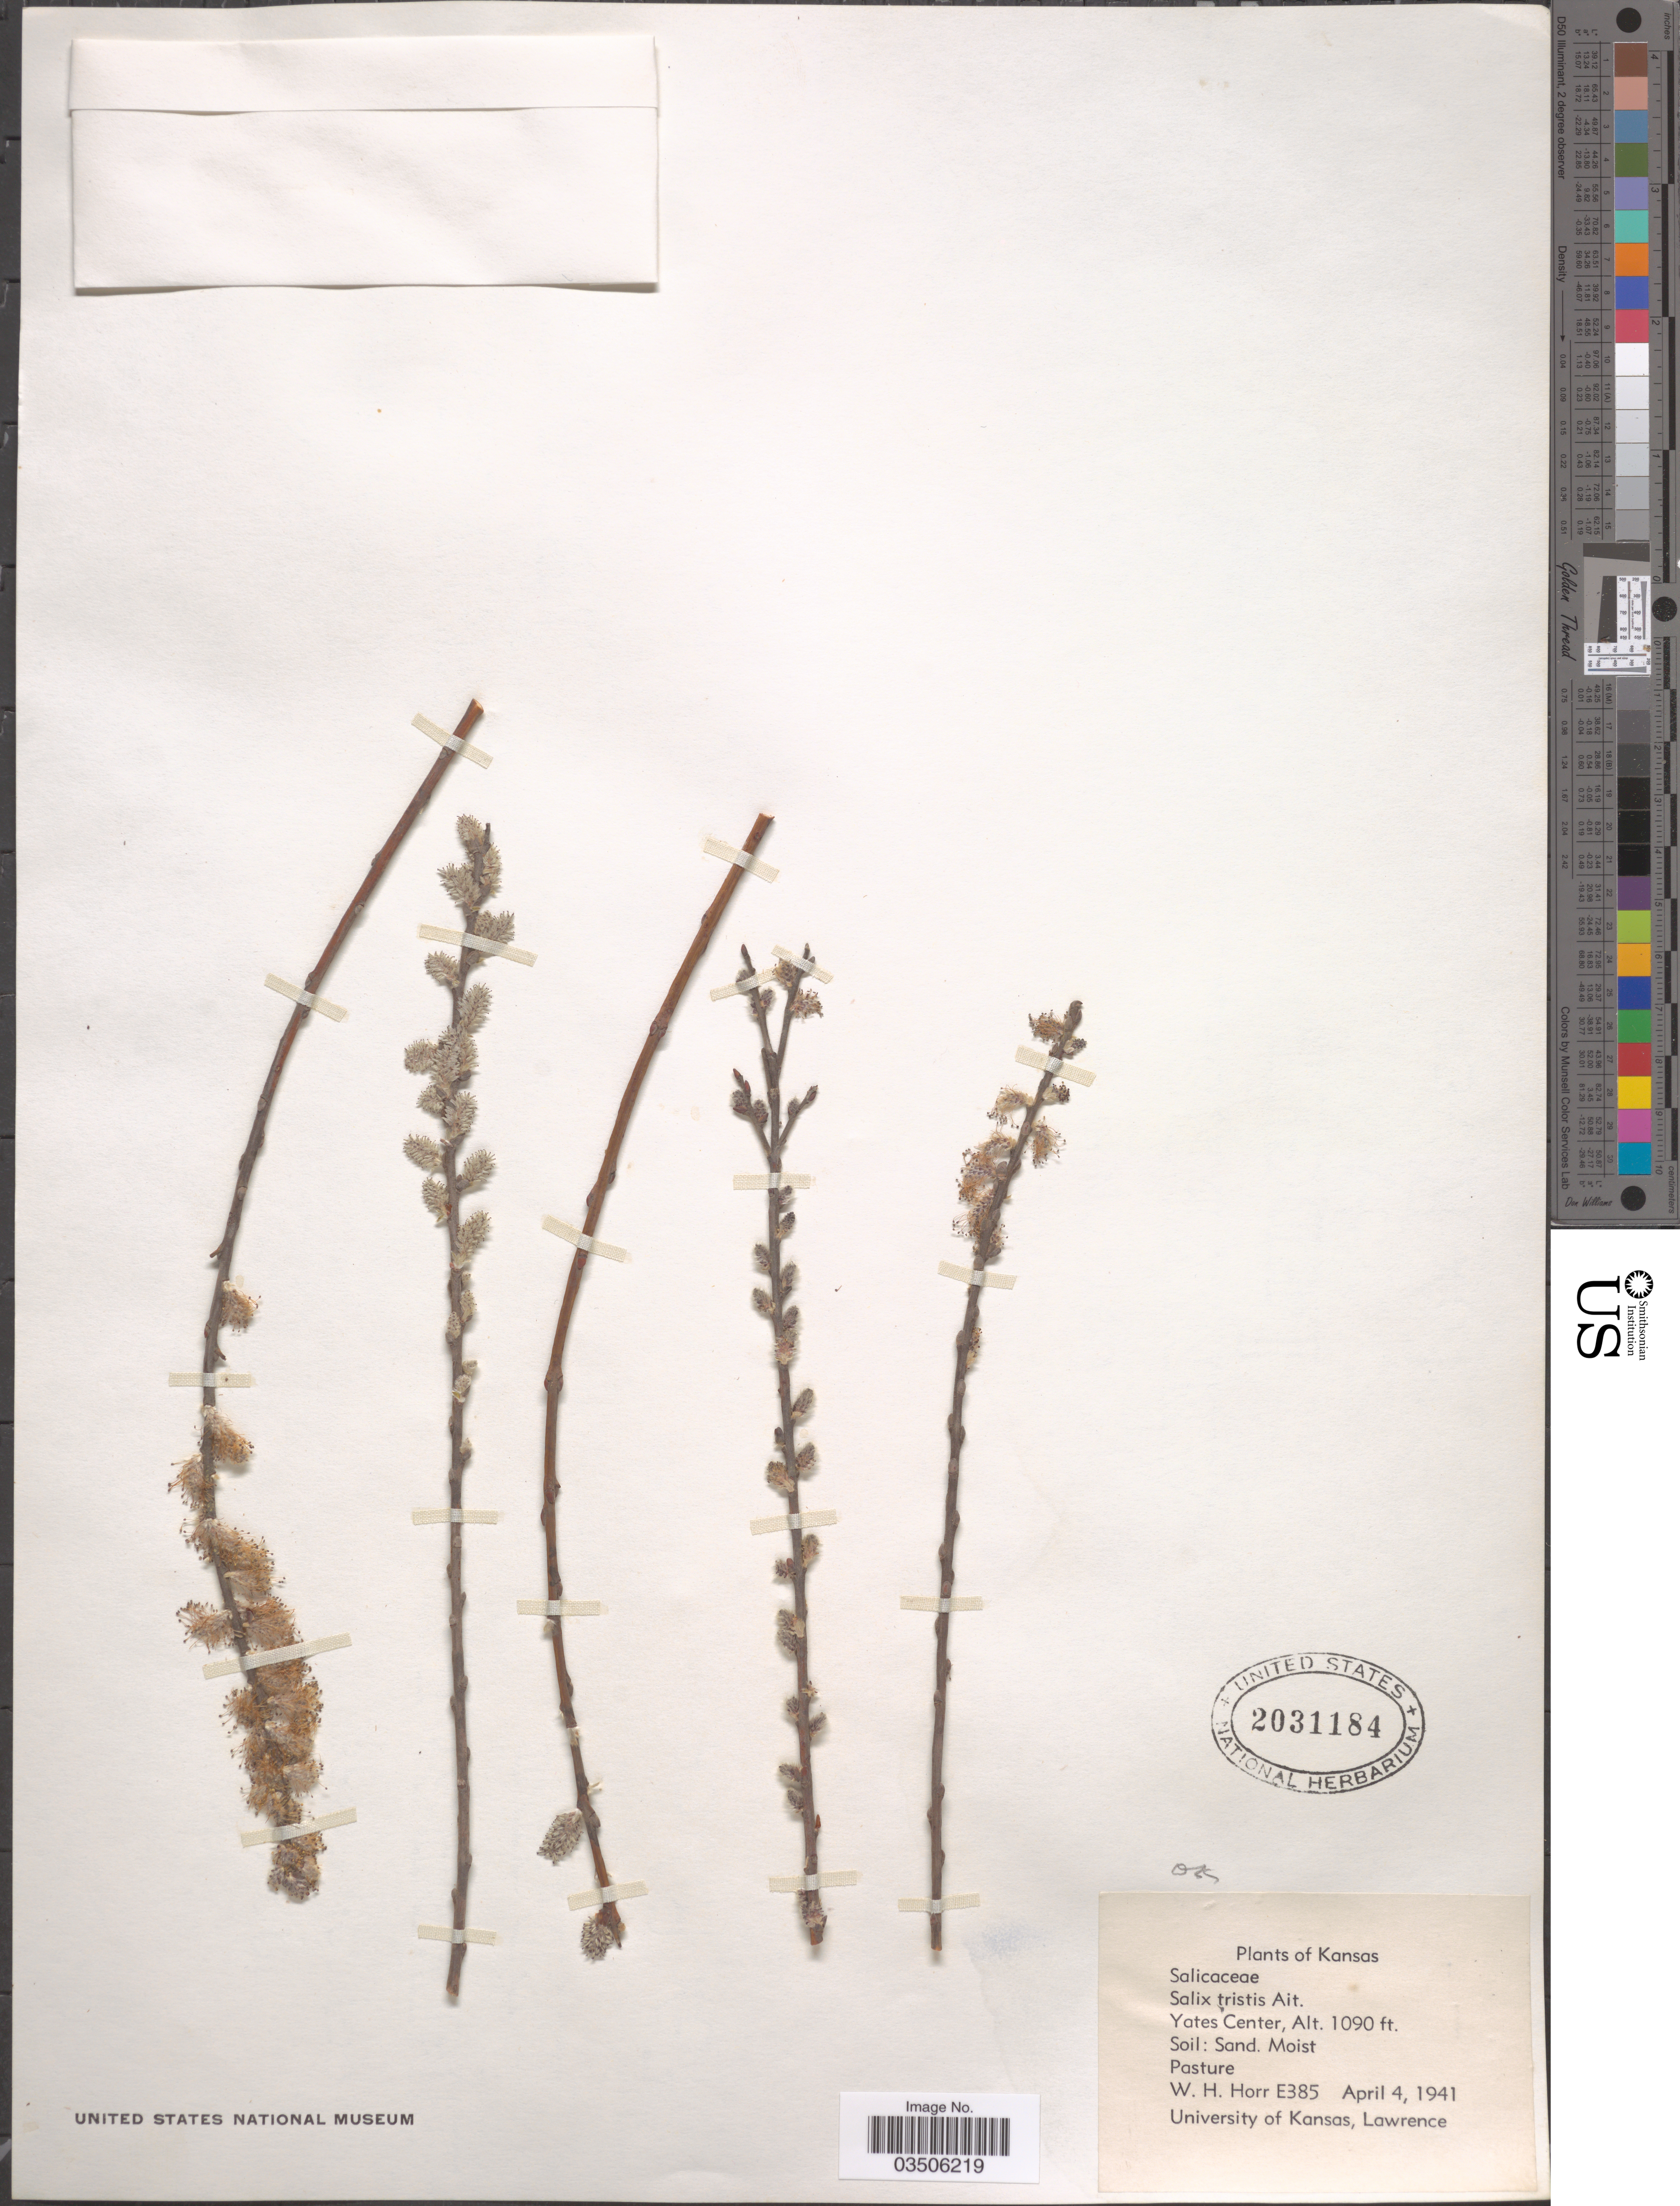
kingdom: Plantae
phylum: Tracheophyta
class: Magnoliopsida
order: Malpighiales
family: Salicaceae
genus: Salix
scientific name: Salix tristis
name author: Aiton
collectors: W. H. Horr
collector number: E385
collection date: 1941-04-04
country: United States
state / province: Kansas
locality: Yates Center.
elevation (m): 332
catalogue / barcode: US 2031184